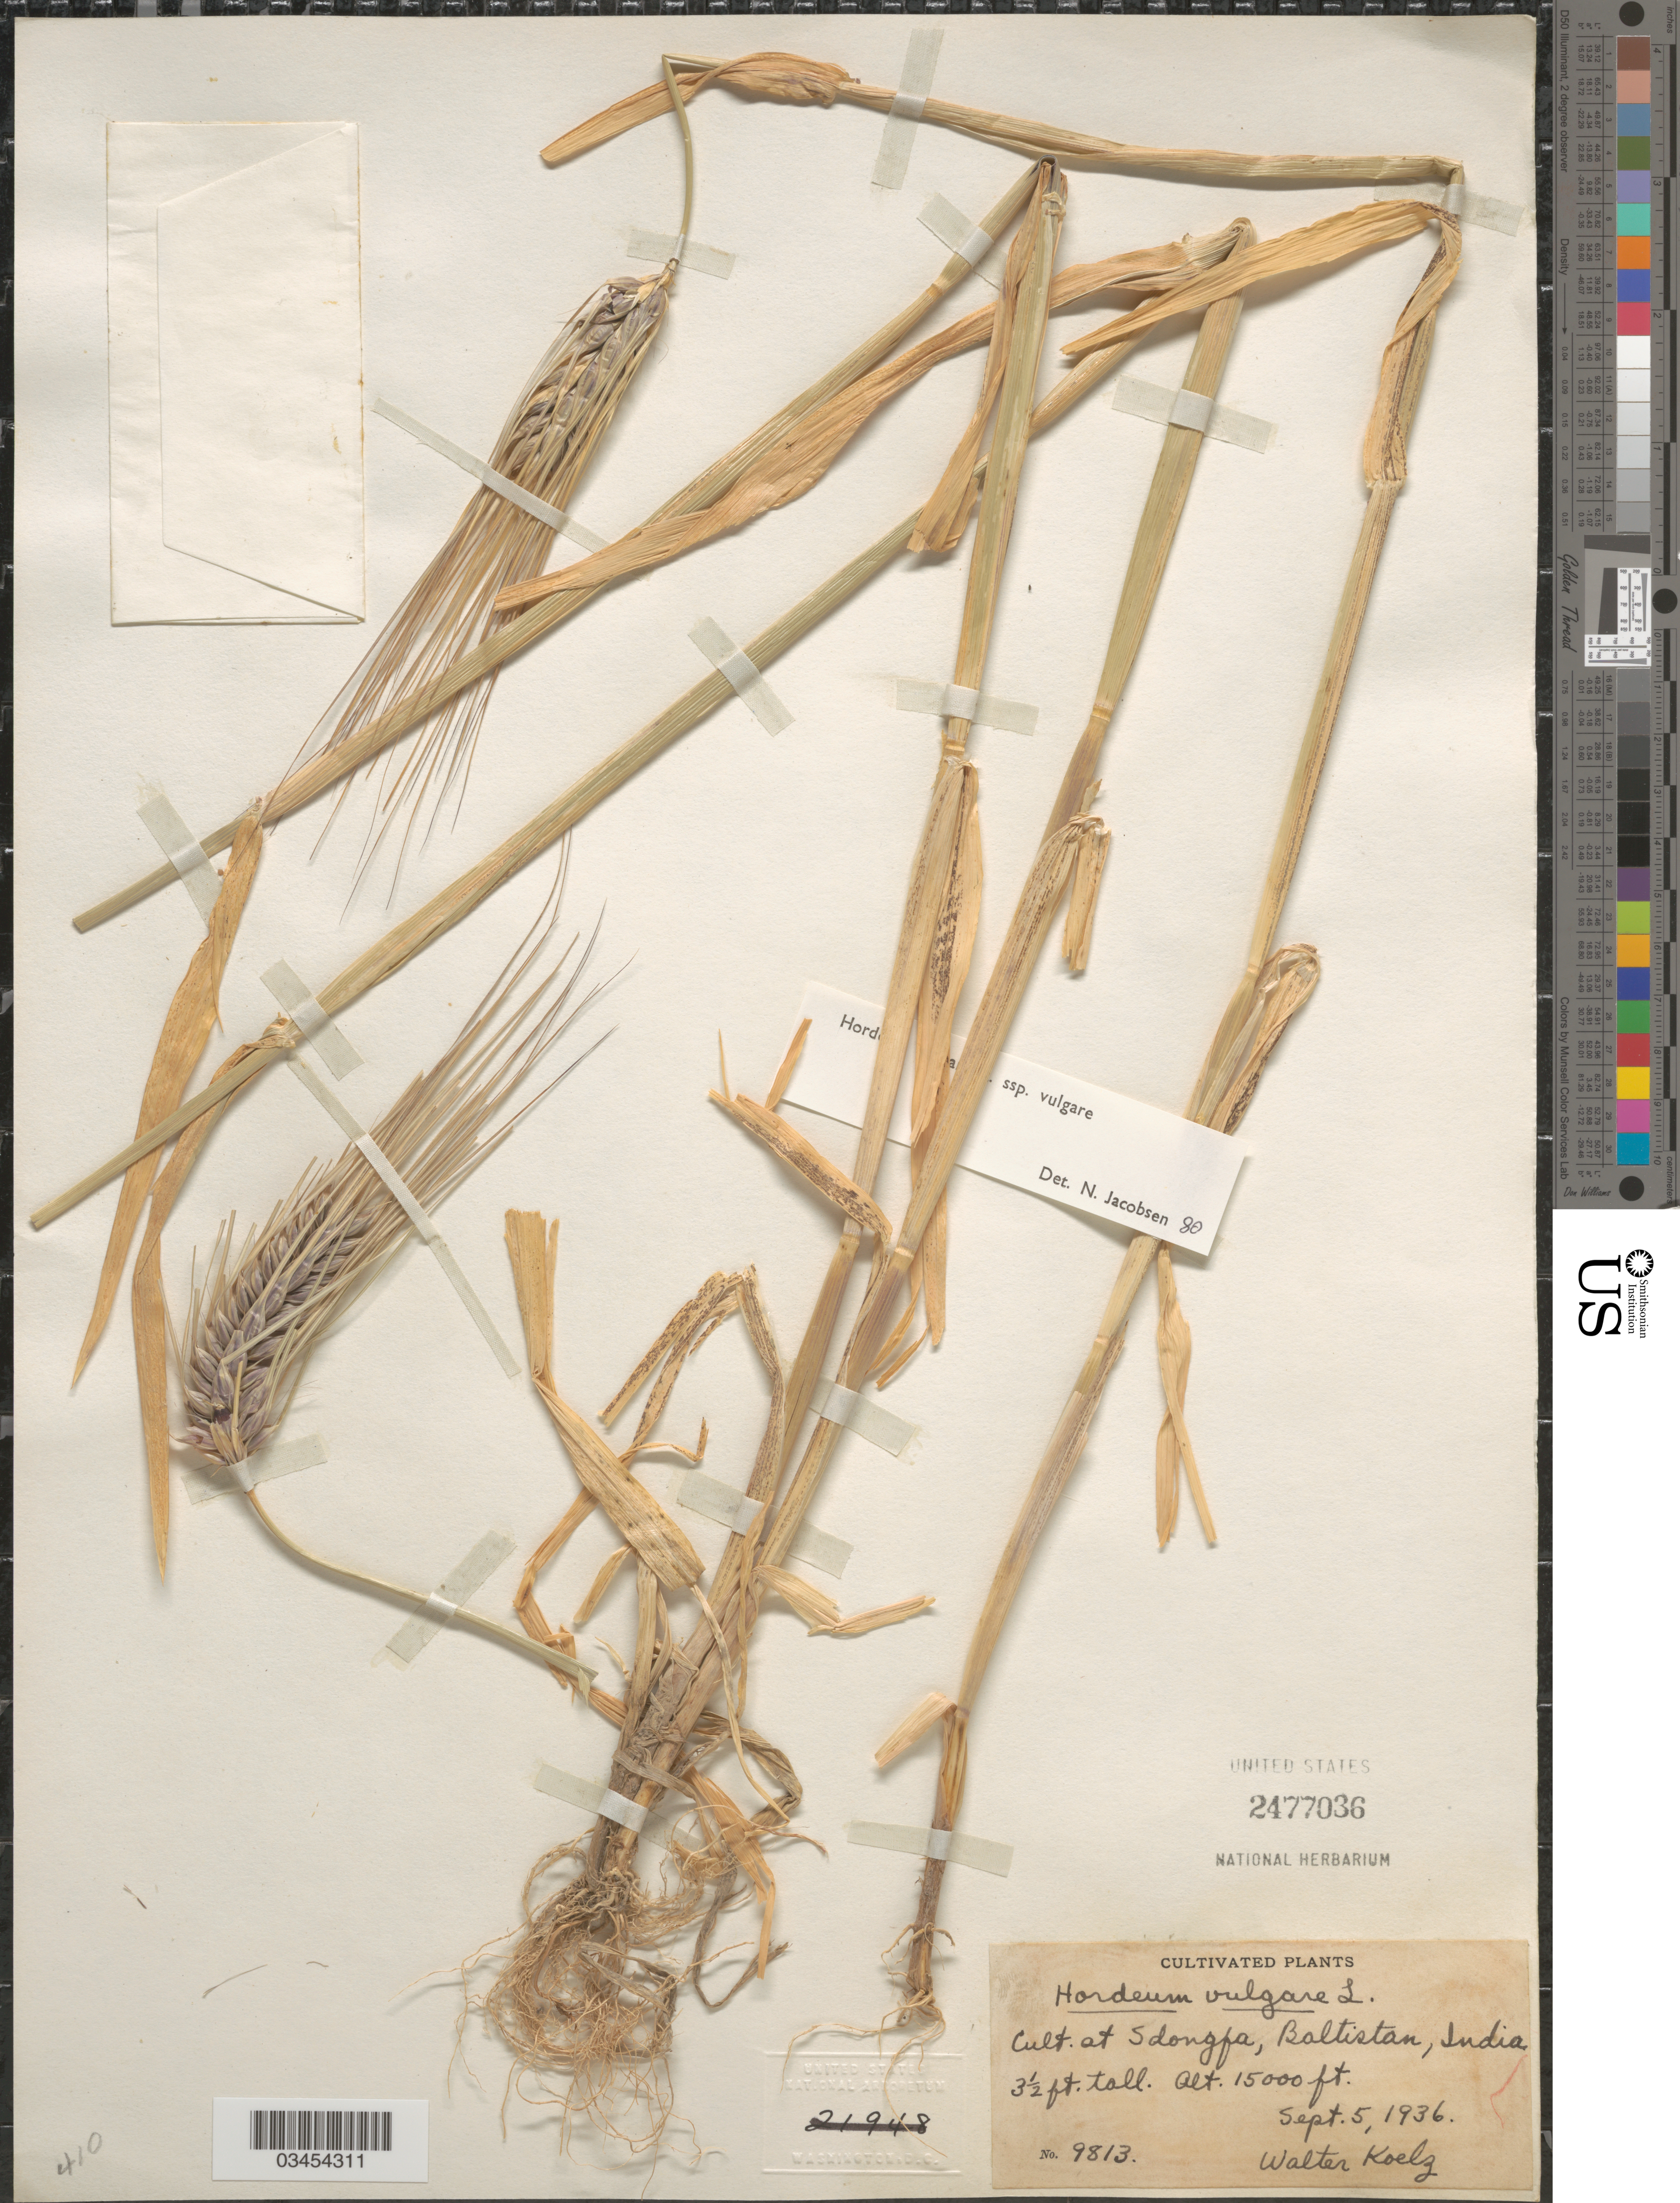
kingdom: Plantae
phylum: Tracheophyta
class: Liliopsida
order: Poales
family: Poaceae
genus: Hordeum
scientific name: Hordeum vulgare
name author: L.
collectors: W. N. Koelz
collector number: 9813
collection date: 1936-09-05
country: Pakistan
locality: Cult. at Sdongfa, Baltistan.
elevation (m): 4572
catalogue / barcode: US 2477036